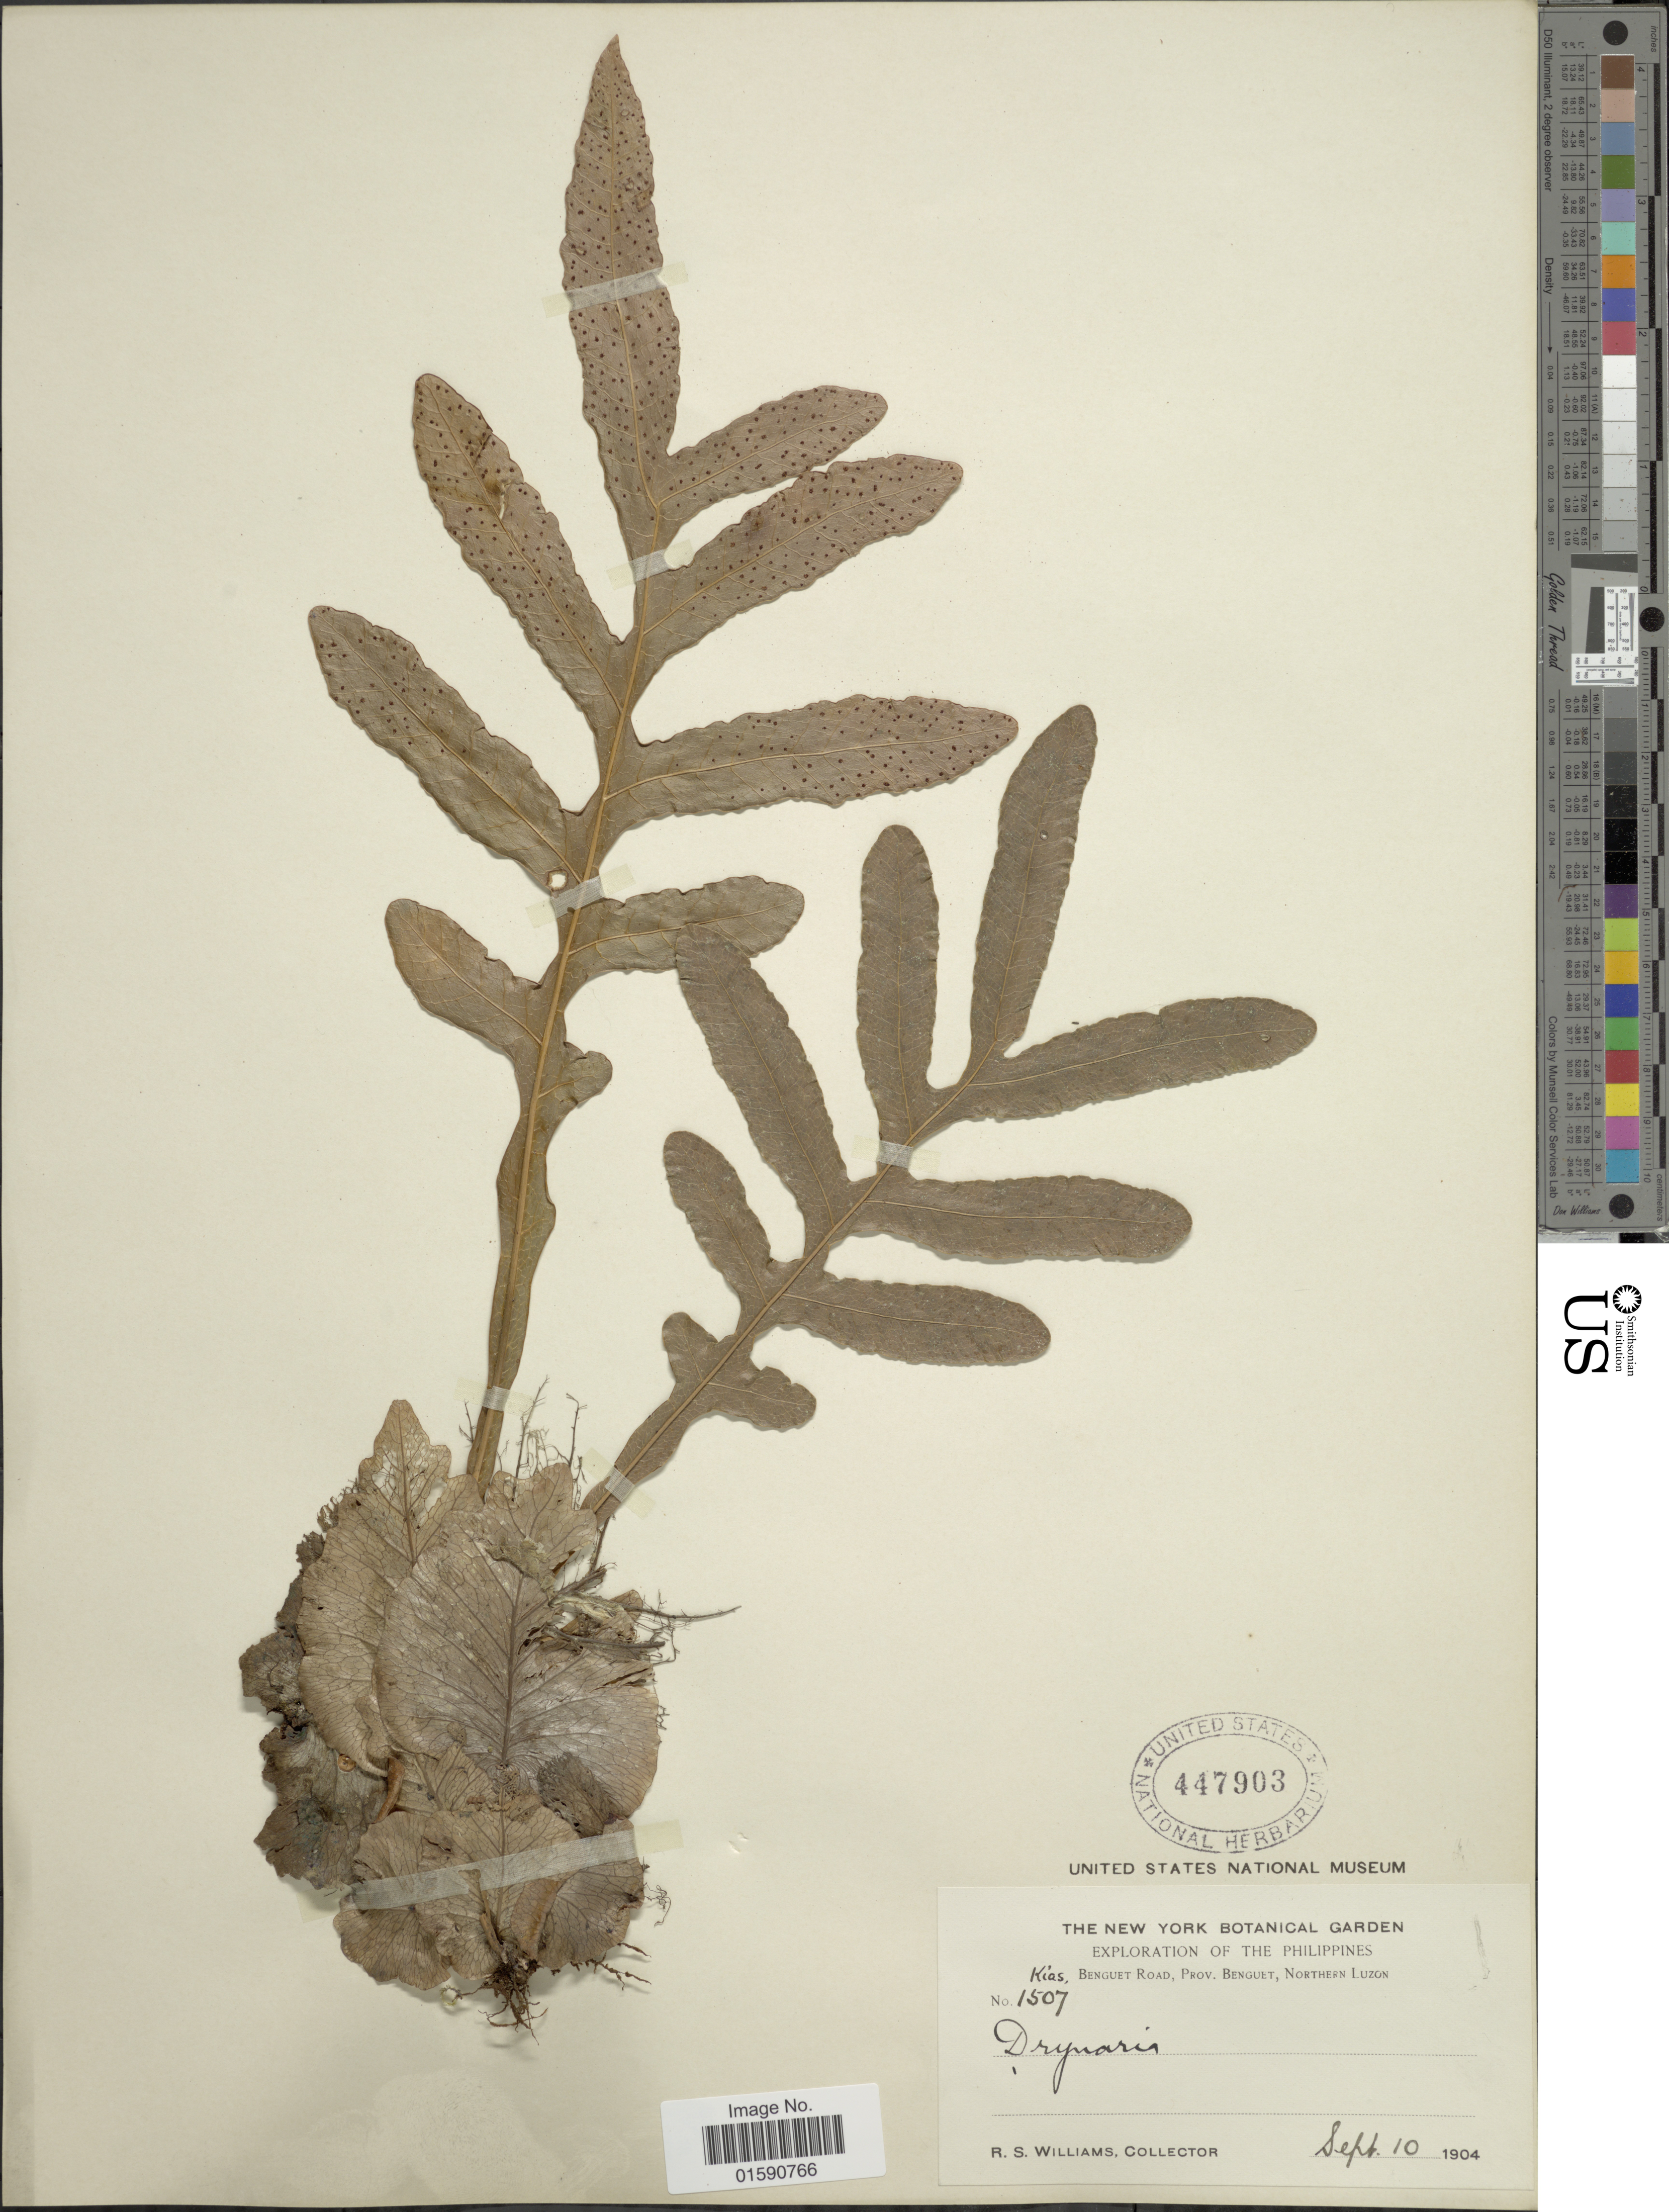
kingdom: Plantae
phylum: Tracheophyta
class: Polypodiopsida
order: Polypodiales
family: Polypodiaceae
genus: Drynaria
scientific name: Drynaria quercifolia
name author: (L.) J. Sm.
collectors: R. S. Williams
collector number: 1507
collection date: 1904-09-10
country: Philippines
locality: Benguet road, Prov., Benguet, Northern Luzon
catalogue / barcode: US 447903